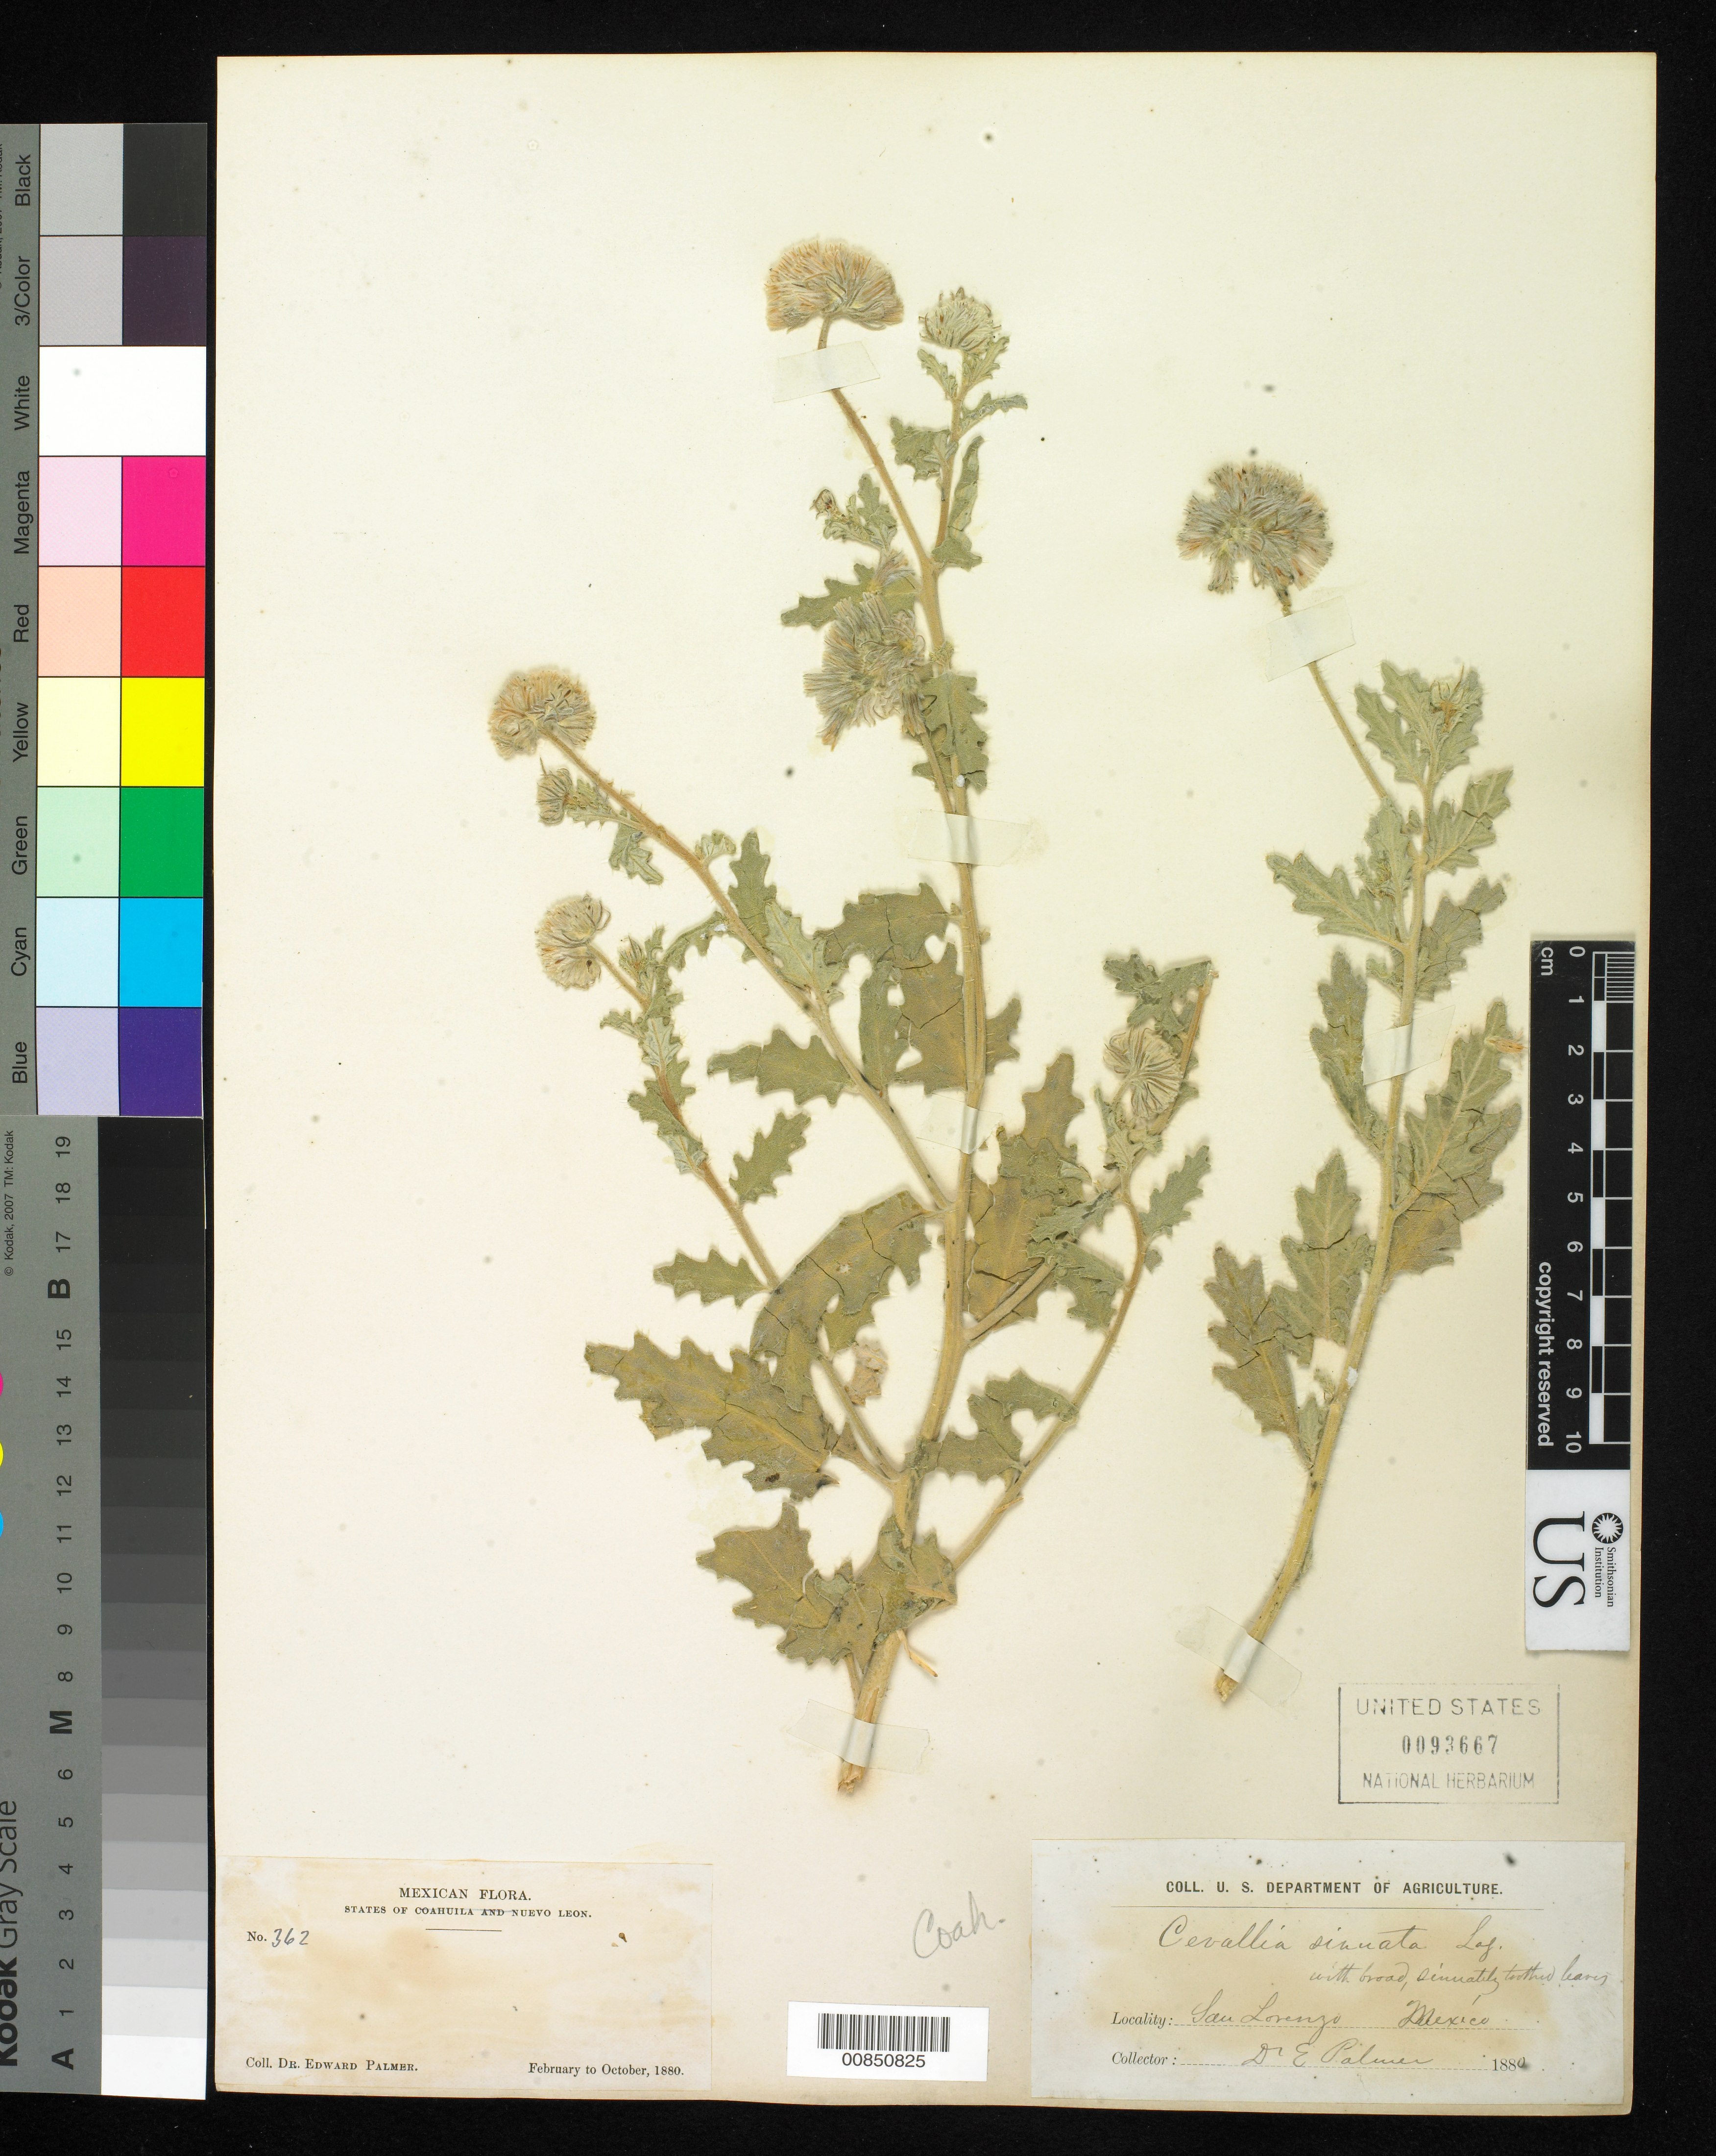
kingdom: Plantae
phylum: Tracheophyta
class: Magnoliopsida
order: Cornales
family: Loasaceae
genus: Cevallia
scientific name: Cevallia sinuata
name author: Lag.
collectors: E. Palmer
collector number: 362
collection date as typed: Feb 1880 to -- Oct 1880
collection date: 1880-02/1880-10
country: Mexico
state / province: Coahuila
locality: San Lorenzo.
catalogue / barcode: US 93667